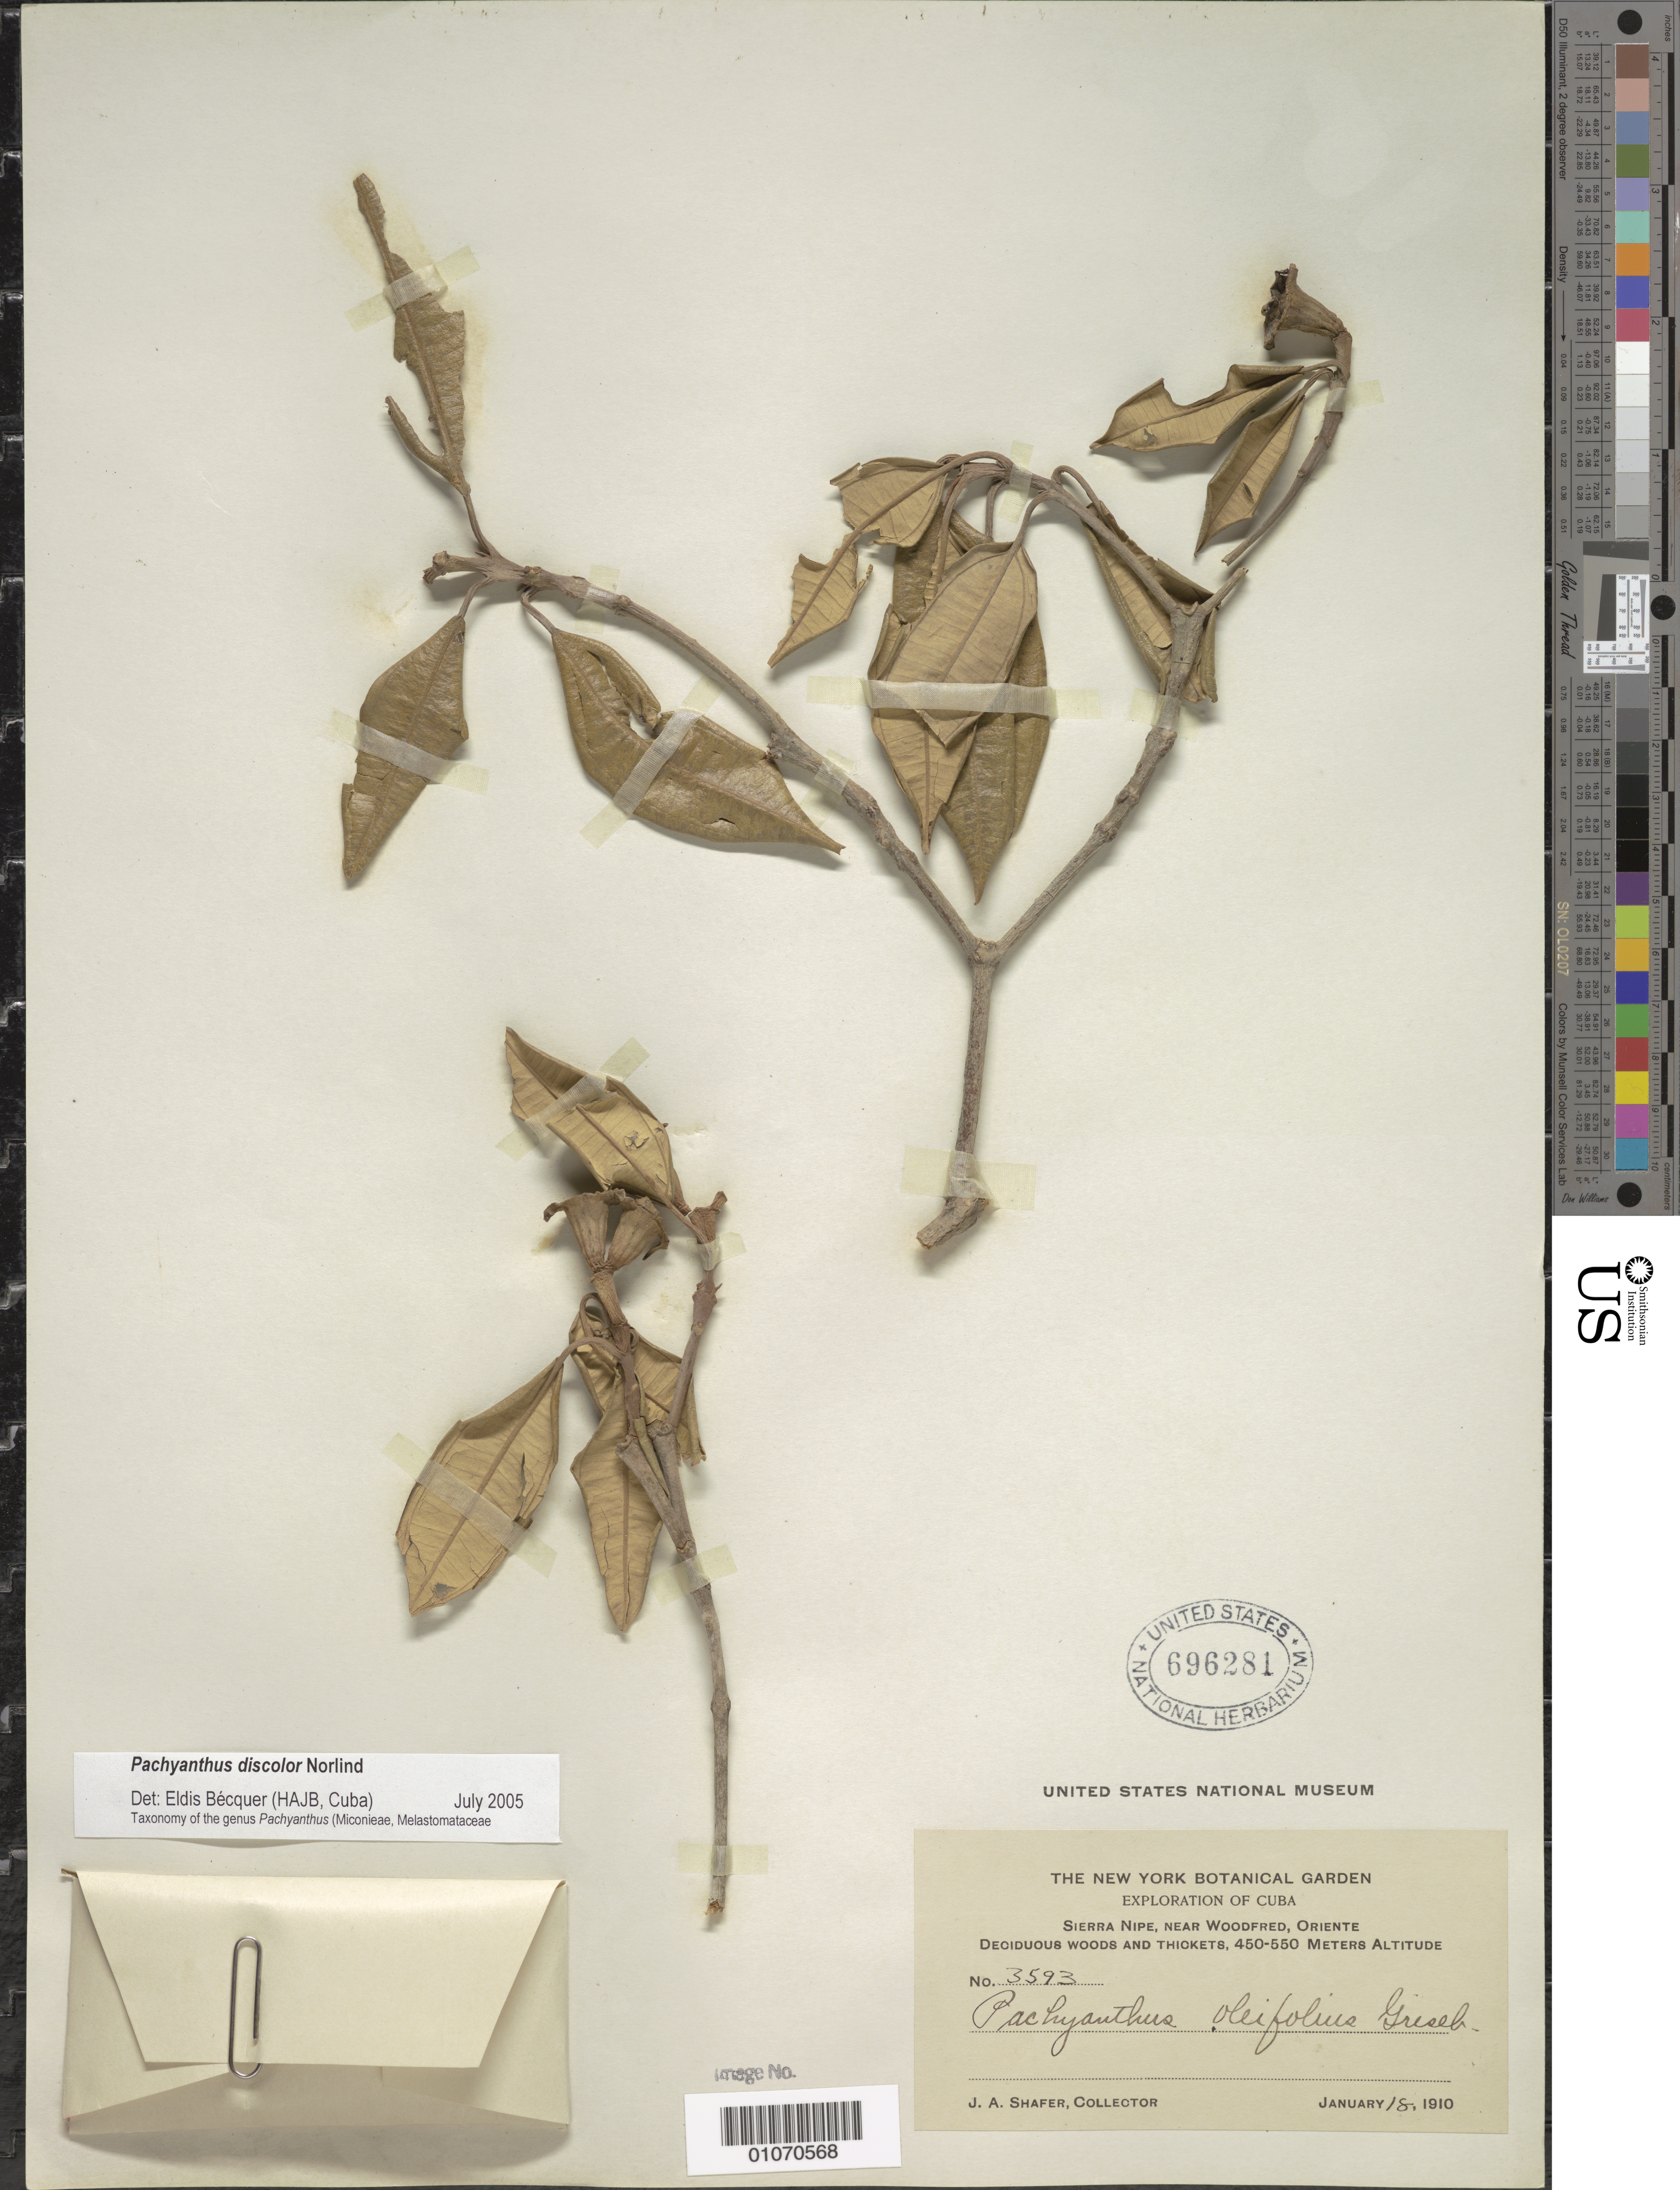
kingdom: Plantae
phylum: Tracheophyta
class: Magnoliopsida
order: Myrtales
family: Melastomataceae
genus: Pachyanthus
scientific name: Pachyanthus discolor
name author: Norlind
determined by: Bécquer Granados, E. R., (HAJB)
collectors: J. A. Shafer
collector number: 3593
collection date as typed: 18 Jan 1910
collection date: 1910-01-18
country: Cuba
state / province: Holguín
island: Cuba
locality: Sierra de Nipe, near Woodfred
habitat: Deciduous woods and thickets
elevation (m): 450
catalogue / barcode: US 696281